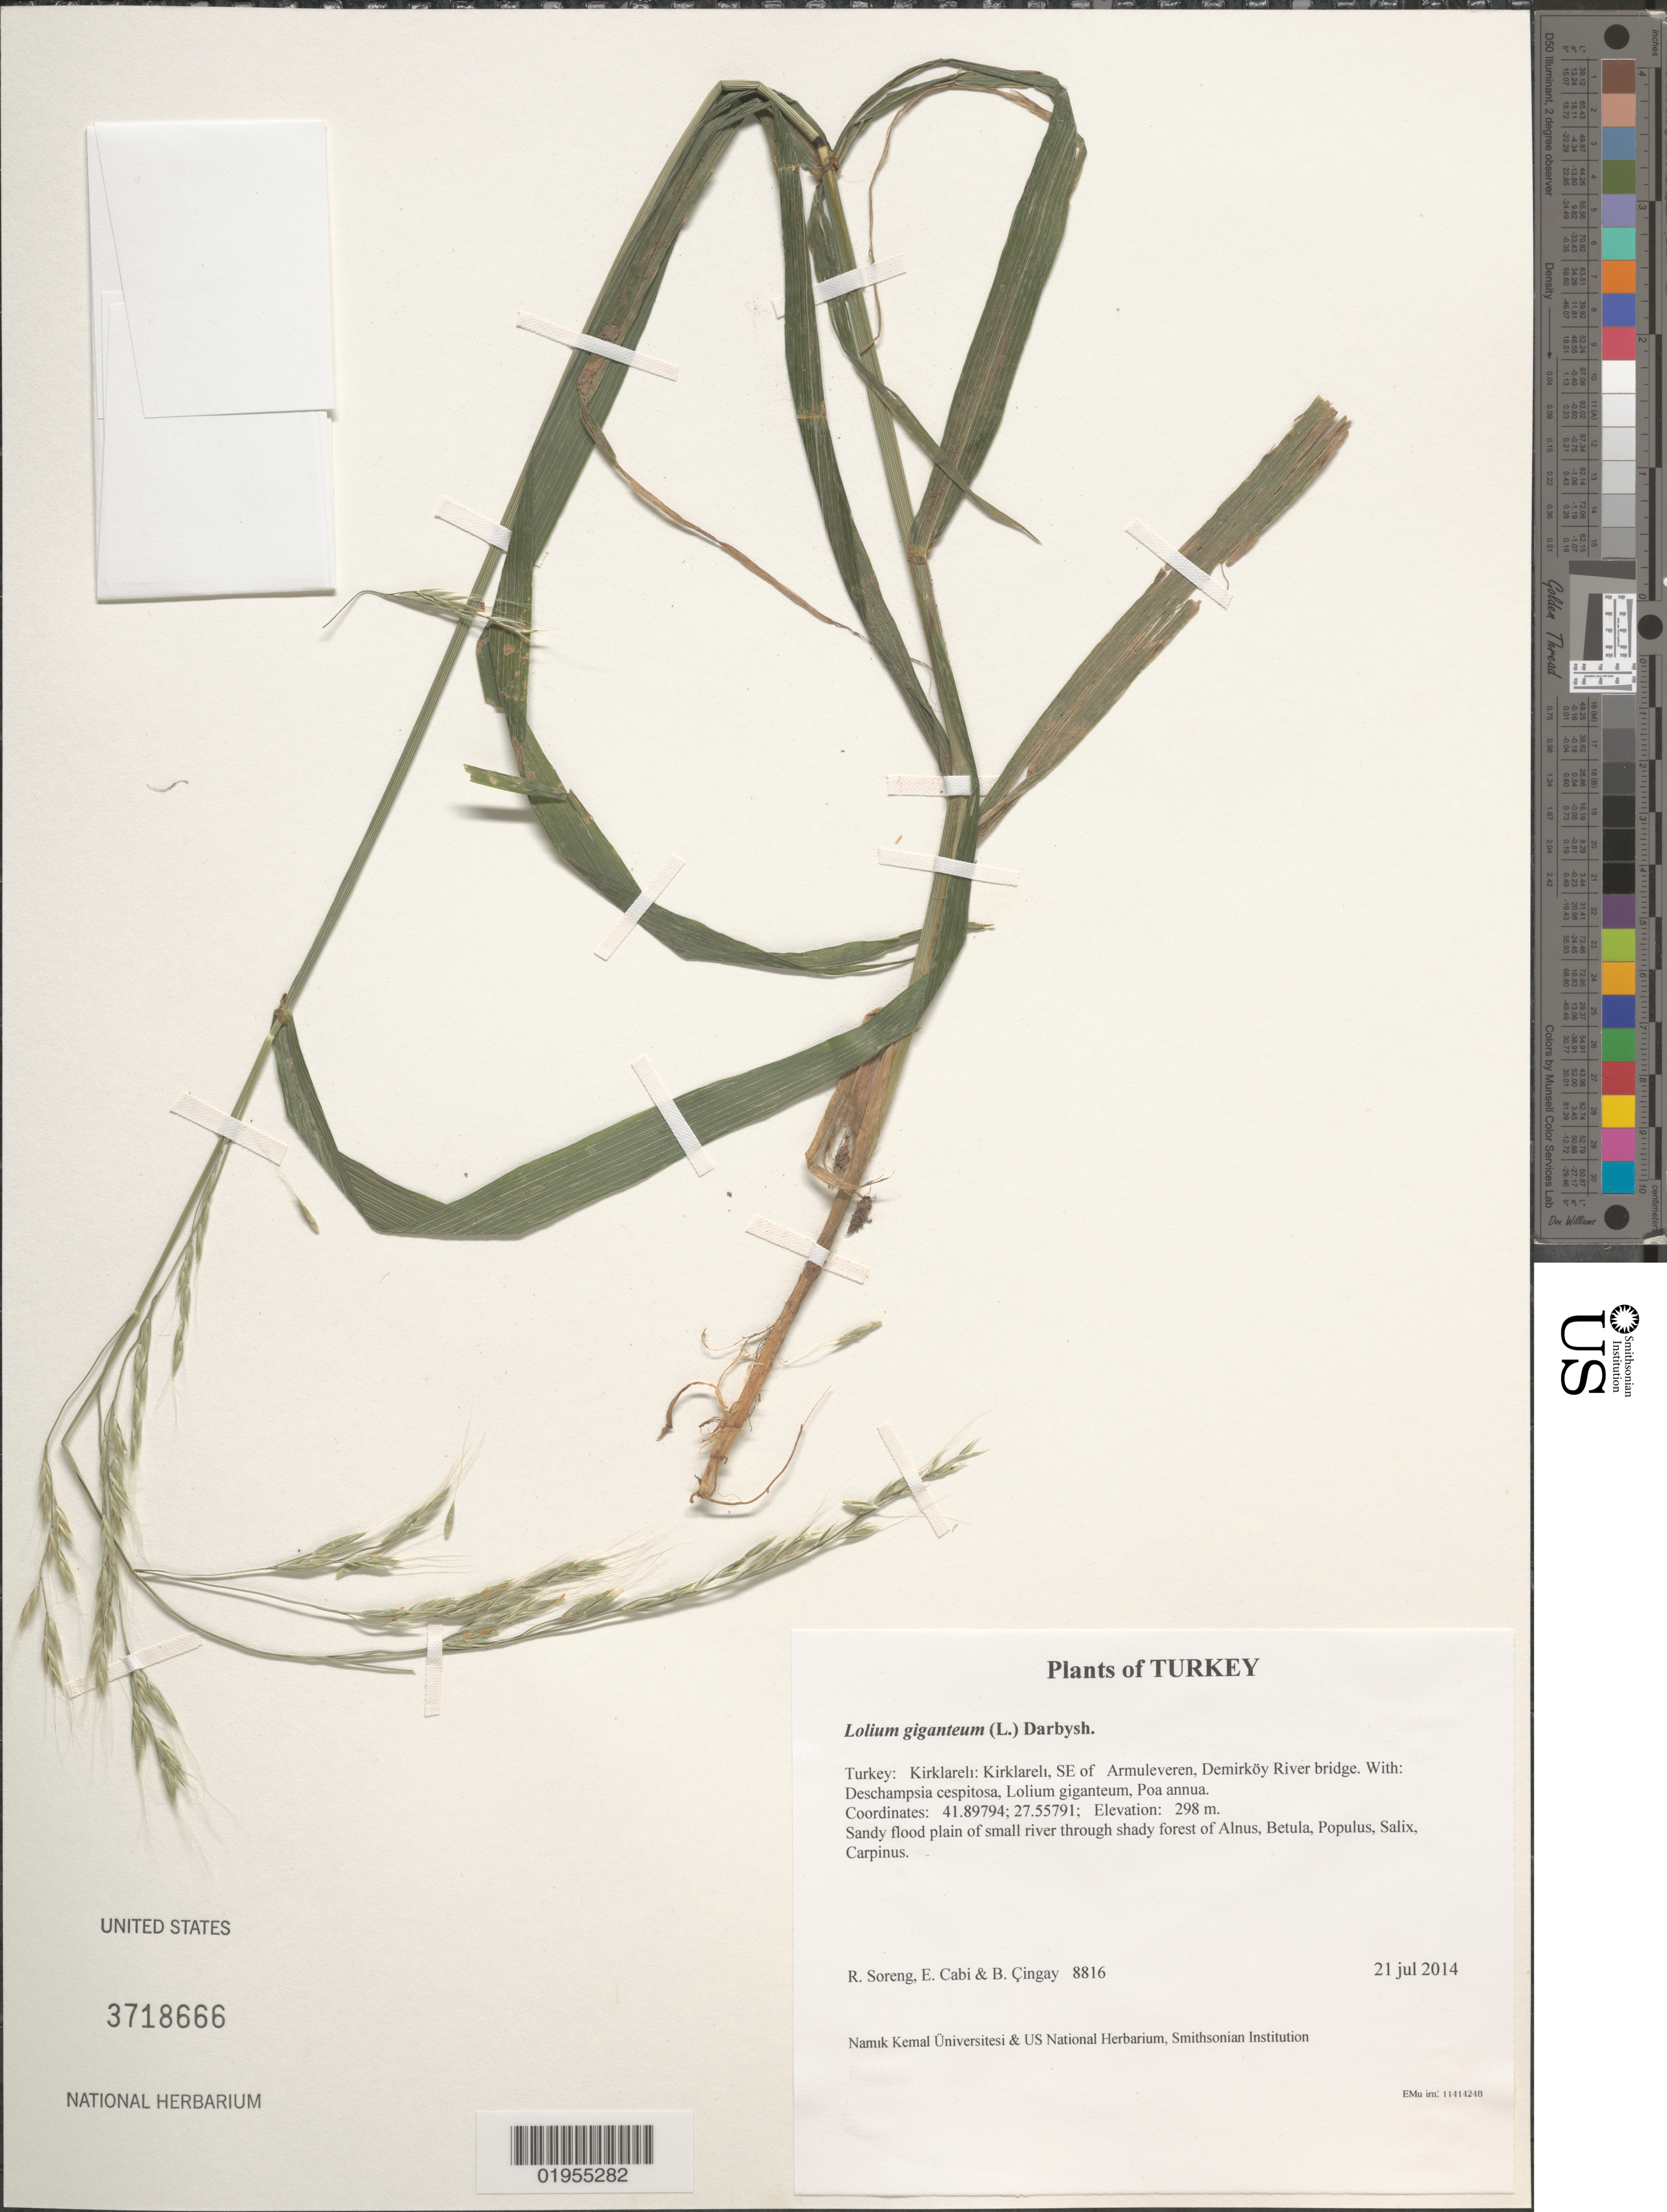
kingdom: Plantae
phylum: Tracheophyta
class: Liliopsida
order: Poales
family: Poaceae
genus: Lolium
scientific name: Lolium giganteum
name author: (L.) Darbysh.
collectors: R. J. Soreng, E. Cabi & B. Çıngay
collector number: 8816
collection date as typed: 21 jul 2014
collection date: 2014-07-21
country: Turkey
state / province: Kirklareli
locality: Kirklareli, SE of Armuleveren, Demirköy River bridge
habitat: Sandy flood plain of small river through shady forest of Alnus, Betula, Populus, Salix, Carpinus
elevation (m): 298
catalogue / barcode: US 3718666